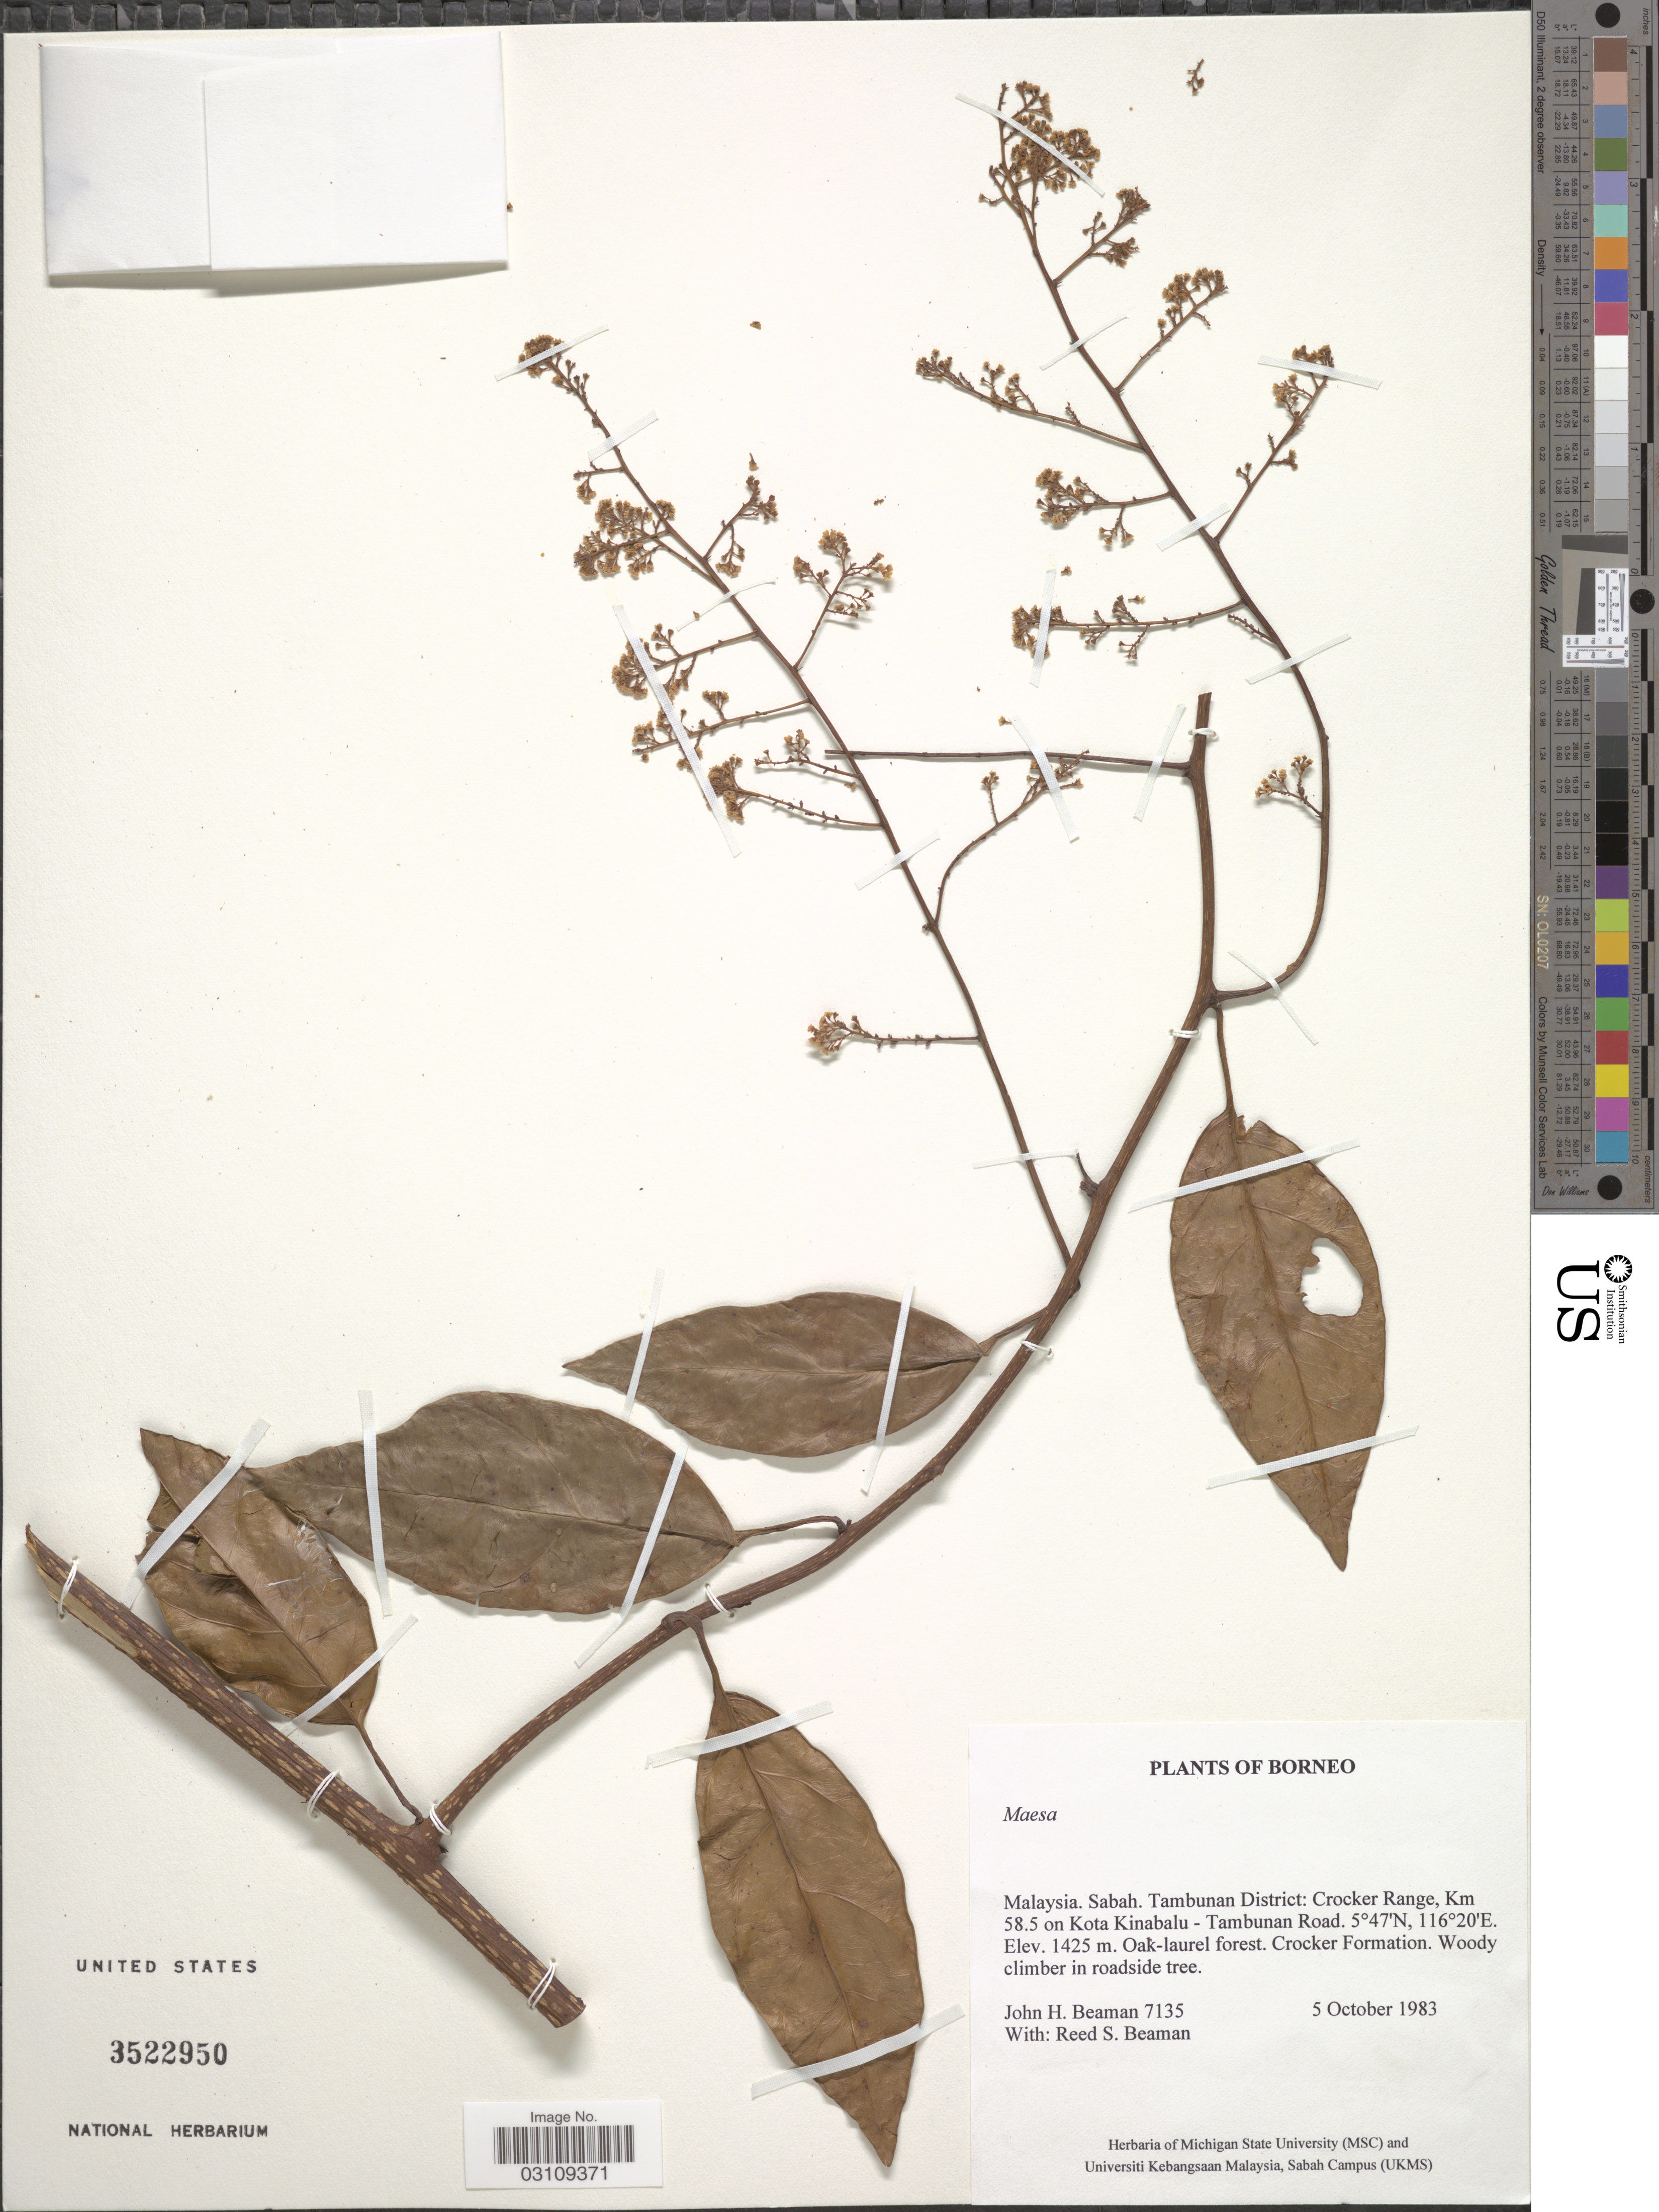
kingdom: Plantae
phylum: Tracheophyta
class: Magnoliopsida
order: Ericales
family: Primulaceae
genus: Maesa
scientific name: Maesa sp.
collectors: J. H. Beaman & R. S. Beaman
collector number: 7135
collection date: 1983-10-05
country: Malaysia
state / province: Sabah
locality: Tambunan District: Crocker Range, Km 58.5 on Kota Kinabalu - Tambunan Road.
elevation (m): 1425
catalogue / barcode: US 3522950